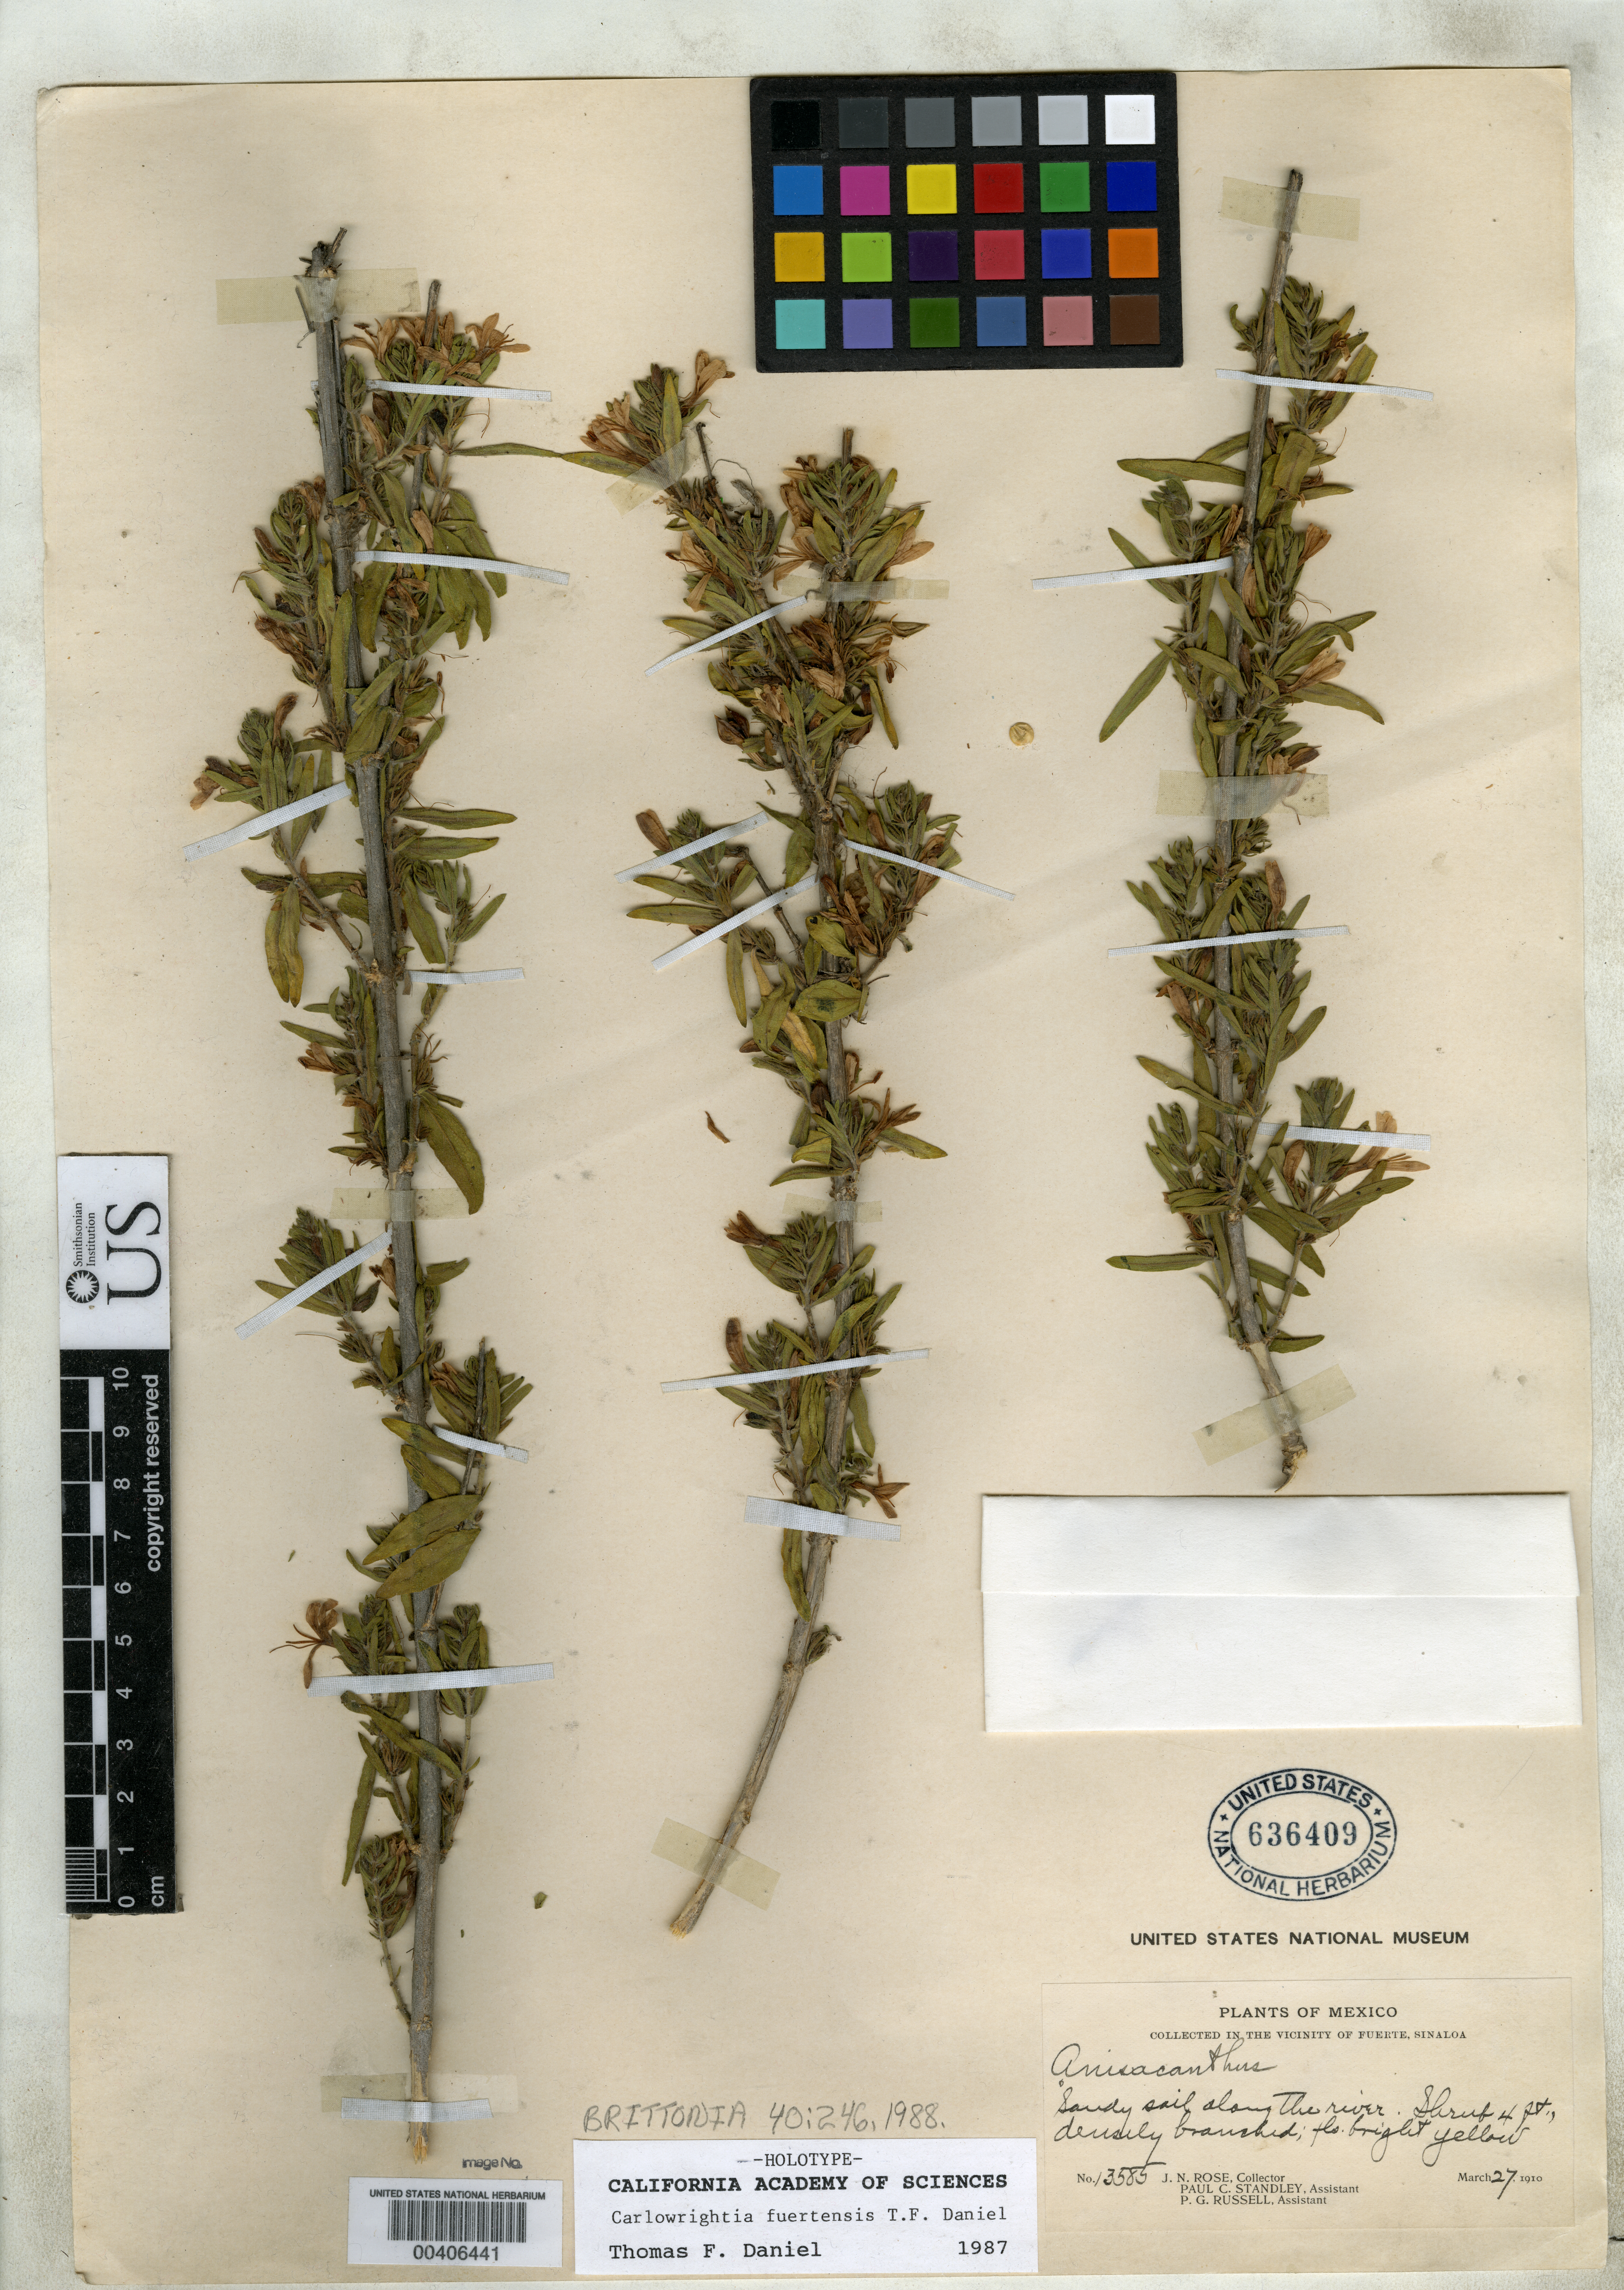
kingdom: Plantae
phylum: Tracheophyta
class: Magnoliopsida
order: Lamiales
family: Acanthaceae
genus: Carlowrightia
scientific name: Carlowrightia fuertensis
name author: T.F. Daniel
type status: Holotype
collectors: J. N. Rose, P. C. Standley & P. G. Russell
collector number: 13585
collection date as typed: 27 Mar 1910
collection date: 1910-03-27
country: Mexico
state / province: Sinaloa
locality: Vicinity of Fuerte.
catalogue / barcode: US 636409